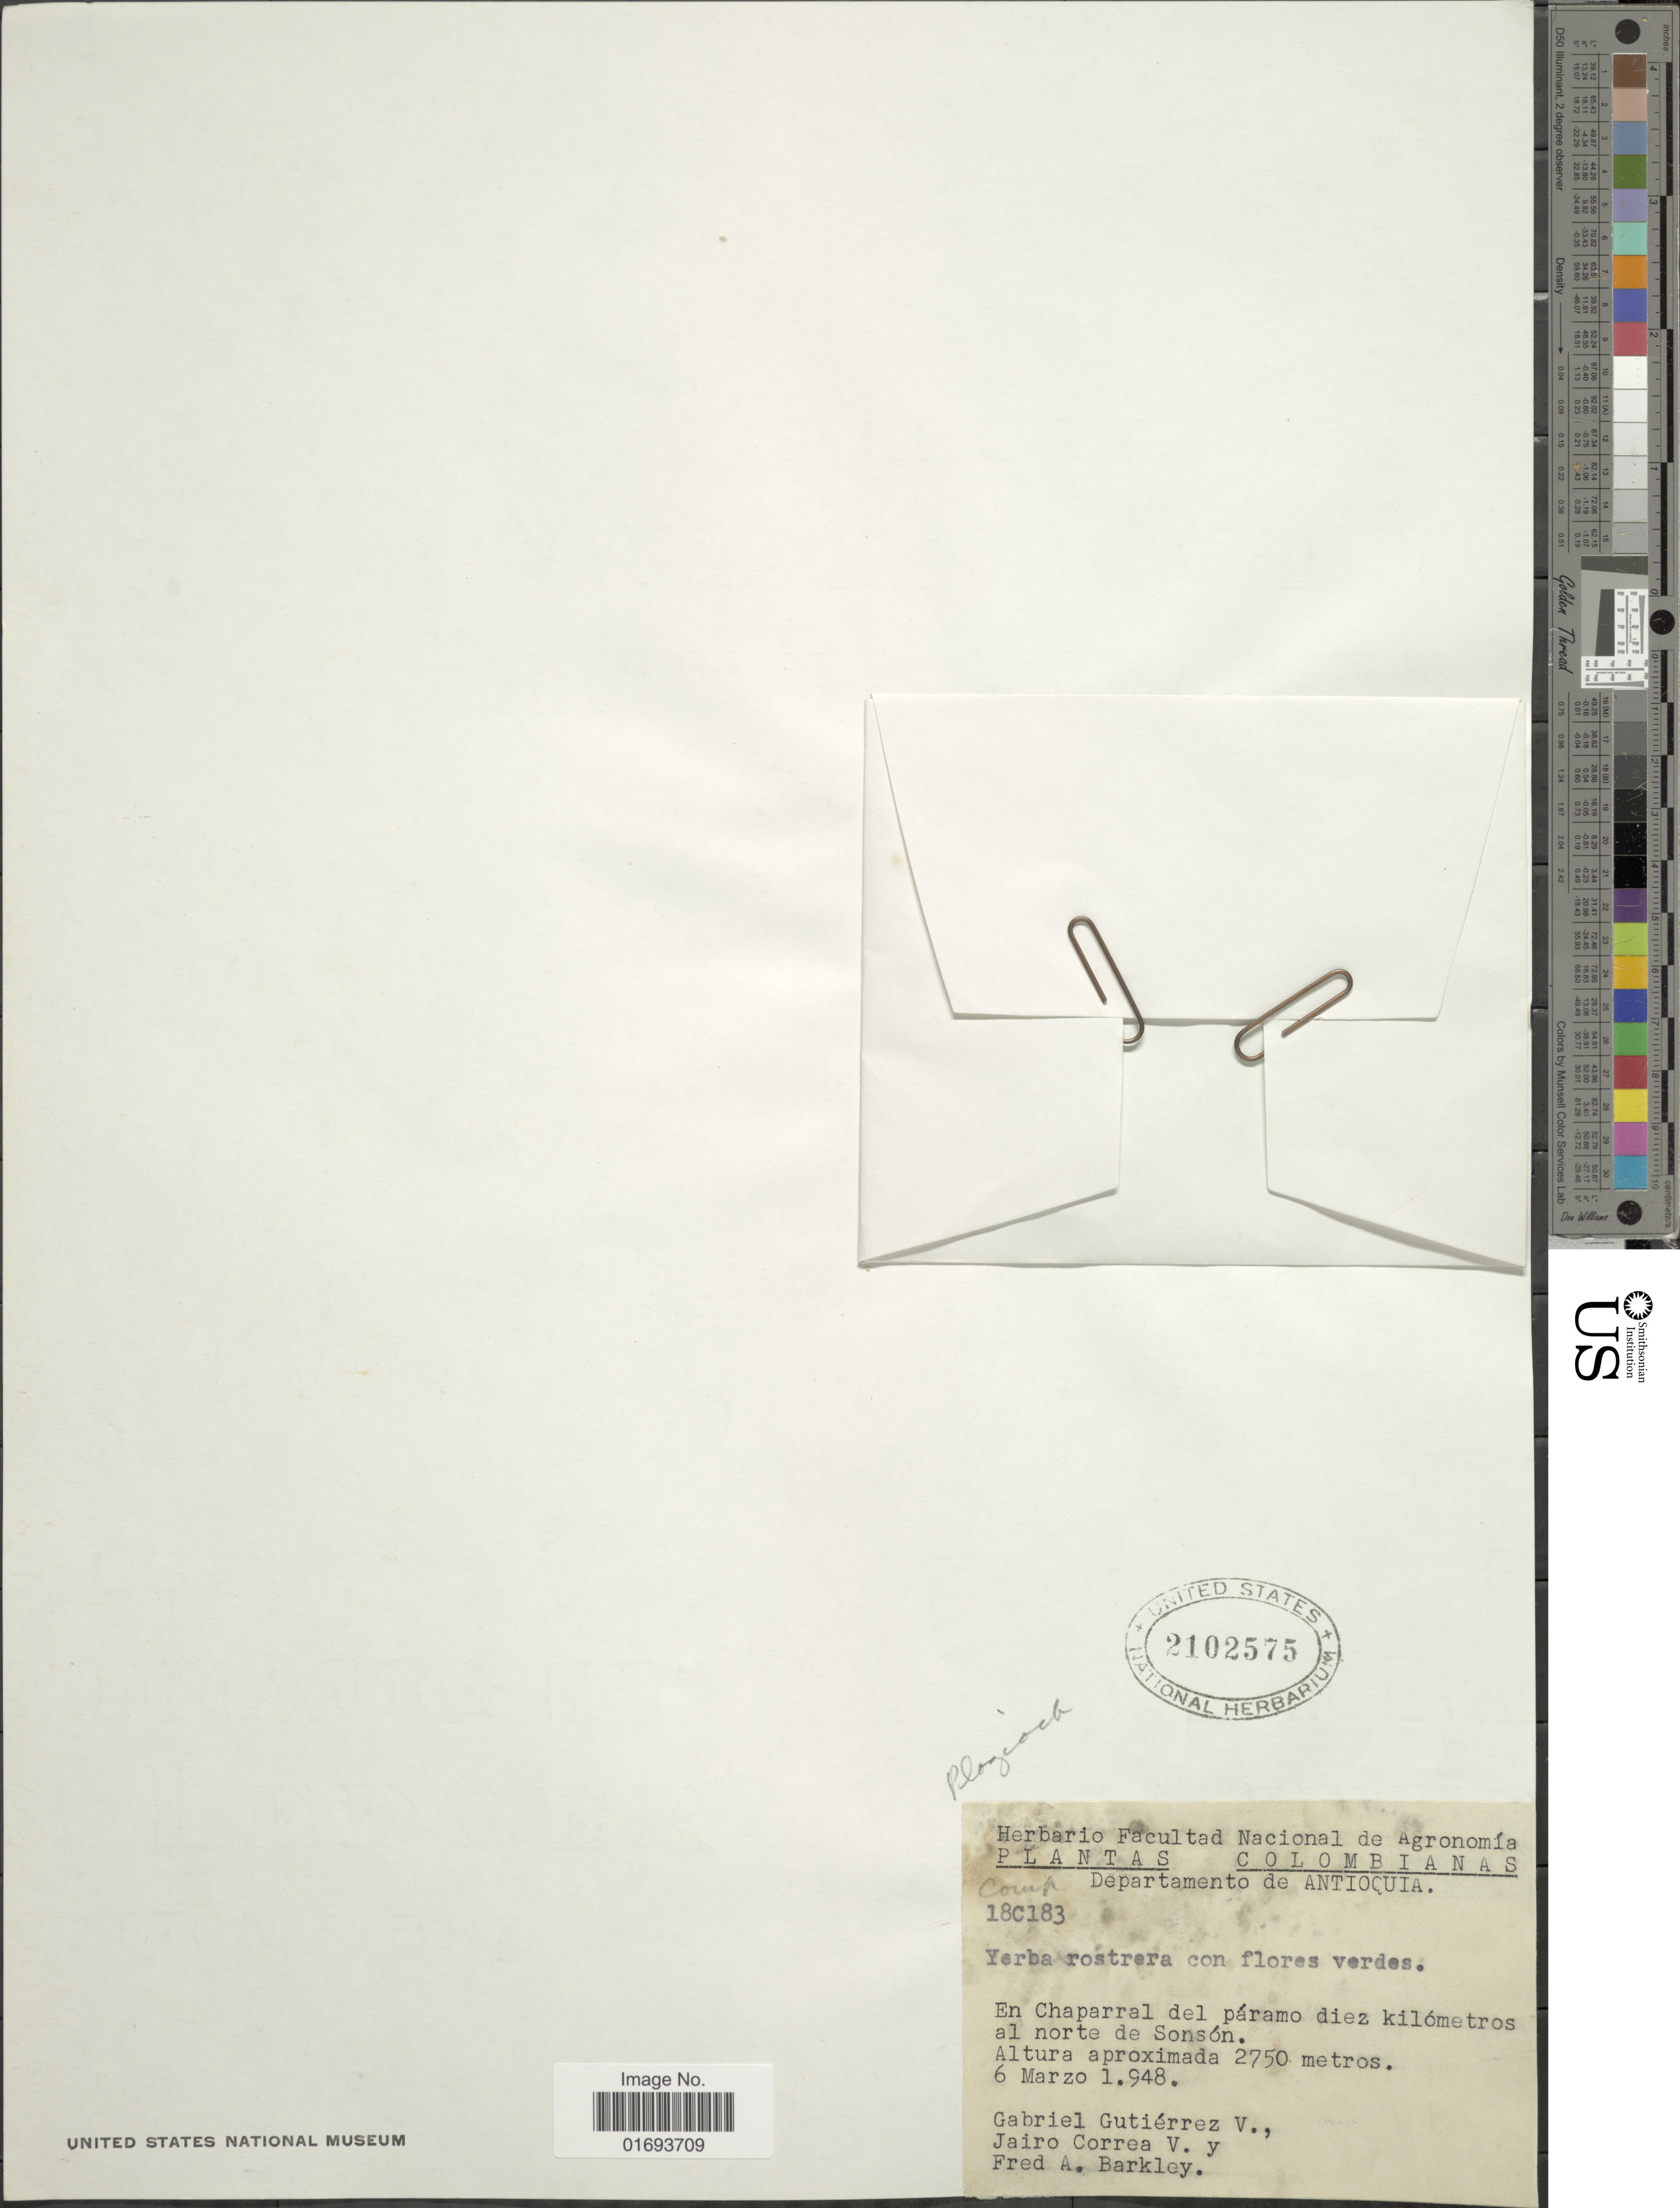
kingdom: Plantae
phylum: Tracheophyta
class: Magnoliopsida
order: Asterales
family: Asteraceae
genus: Plagiocheilus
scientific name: Plagiocheilus solivaeformis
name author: DC.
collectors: G. Gutiérrez V., J. Correa & F. A. Barkley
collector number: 18C183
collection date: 1948-03-06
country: Colombia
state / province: Antioquia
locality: Colombianas. Departameno de Antioquia. En Chaparral del paramo diez kilometros al norte de Sonson.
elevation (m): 2750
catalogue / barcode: US 2102575